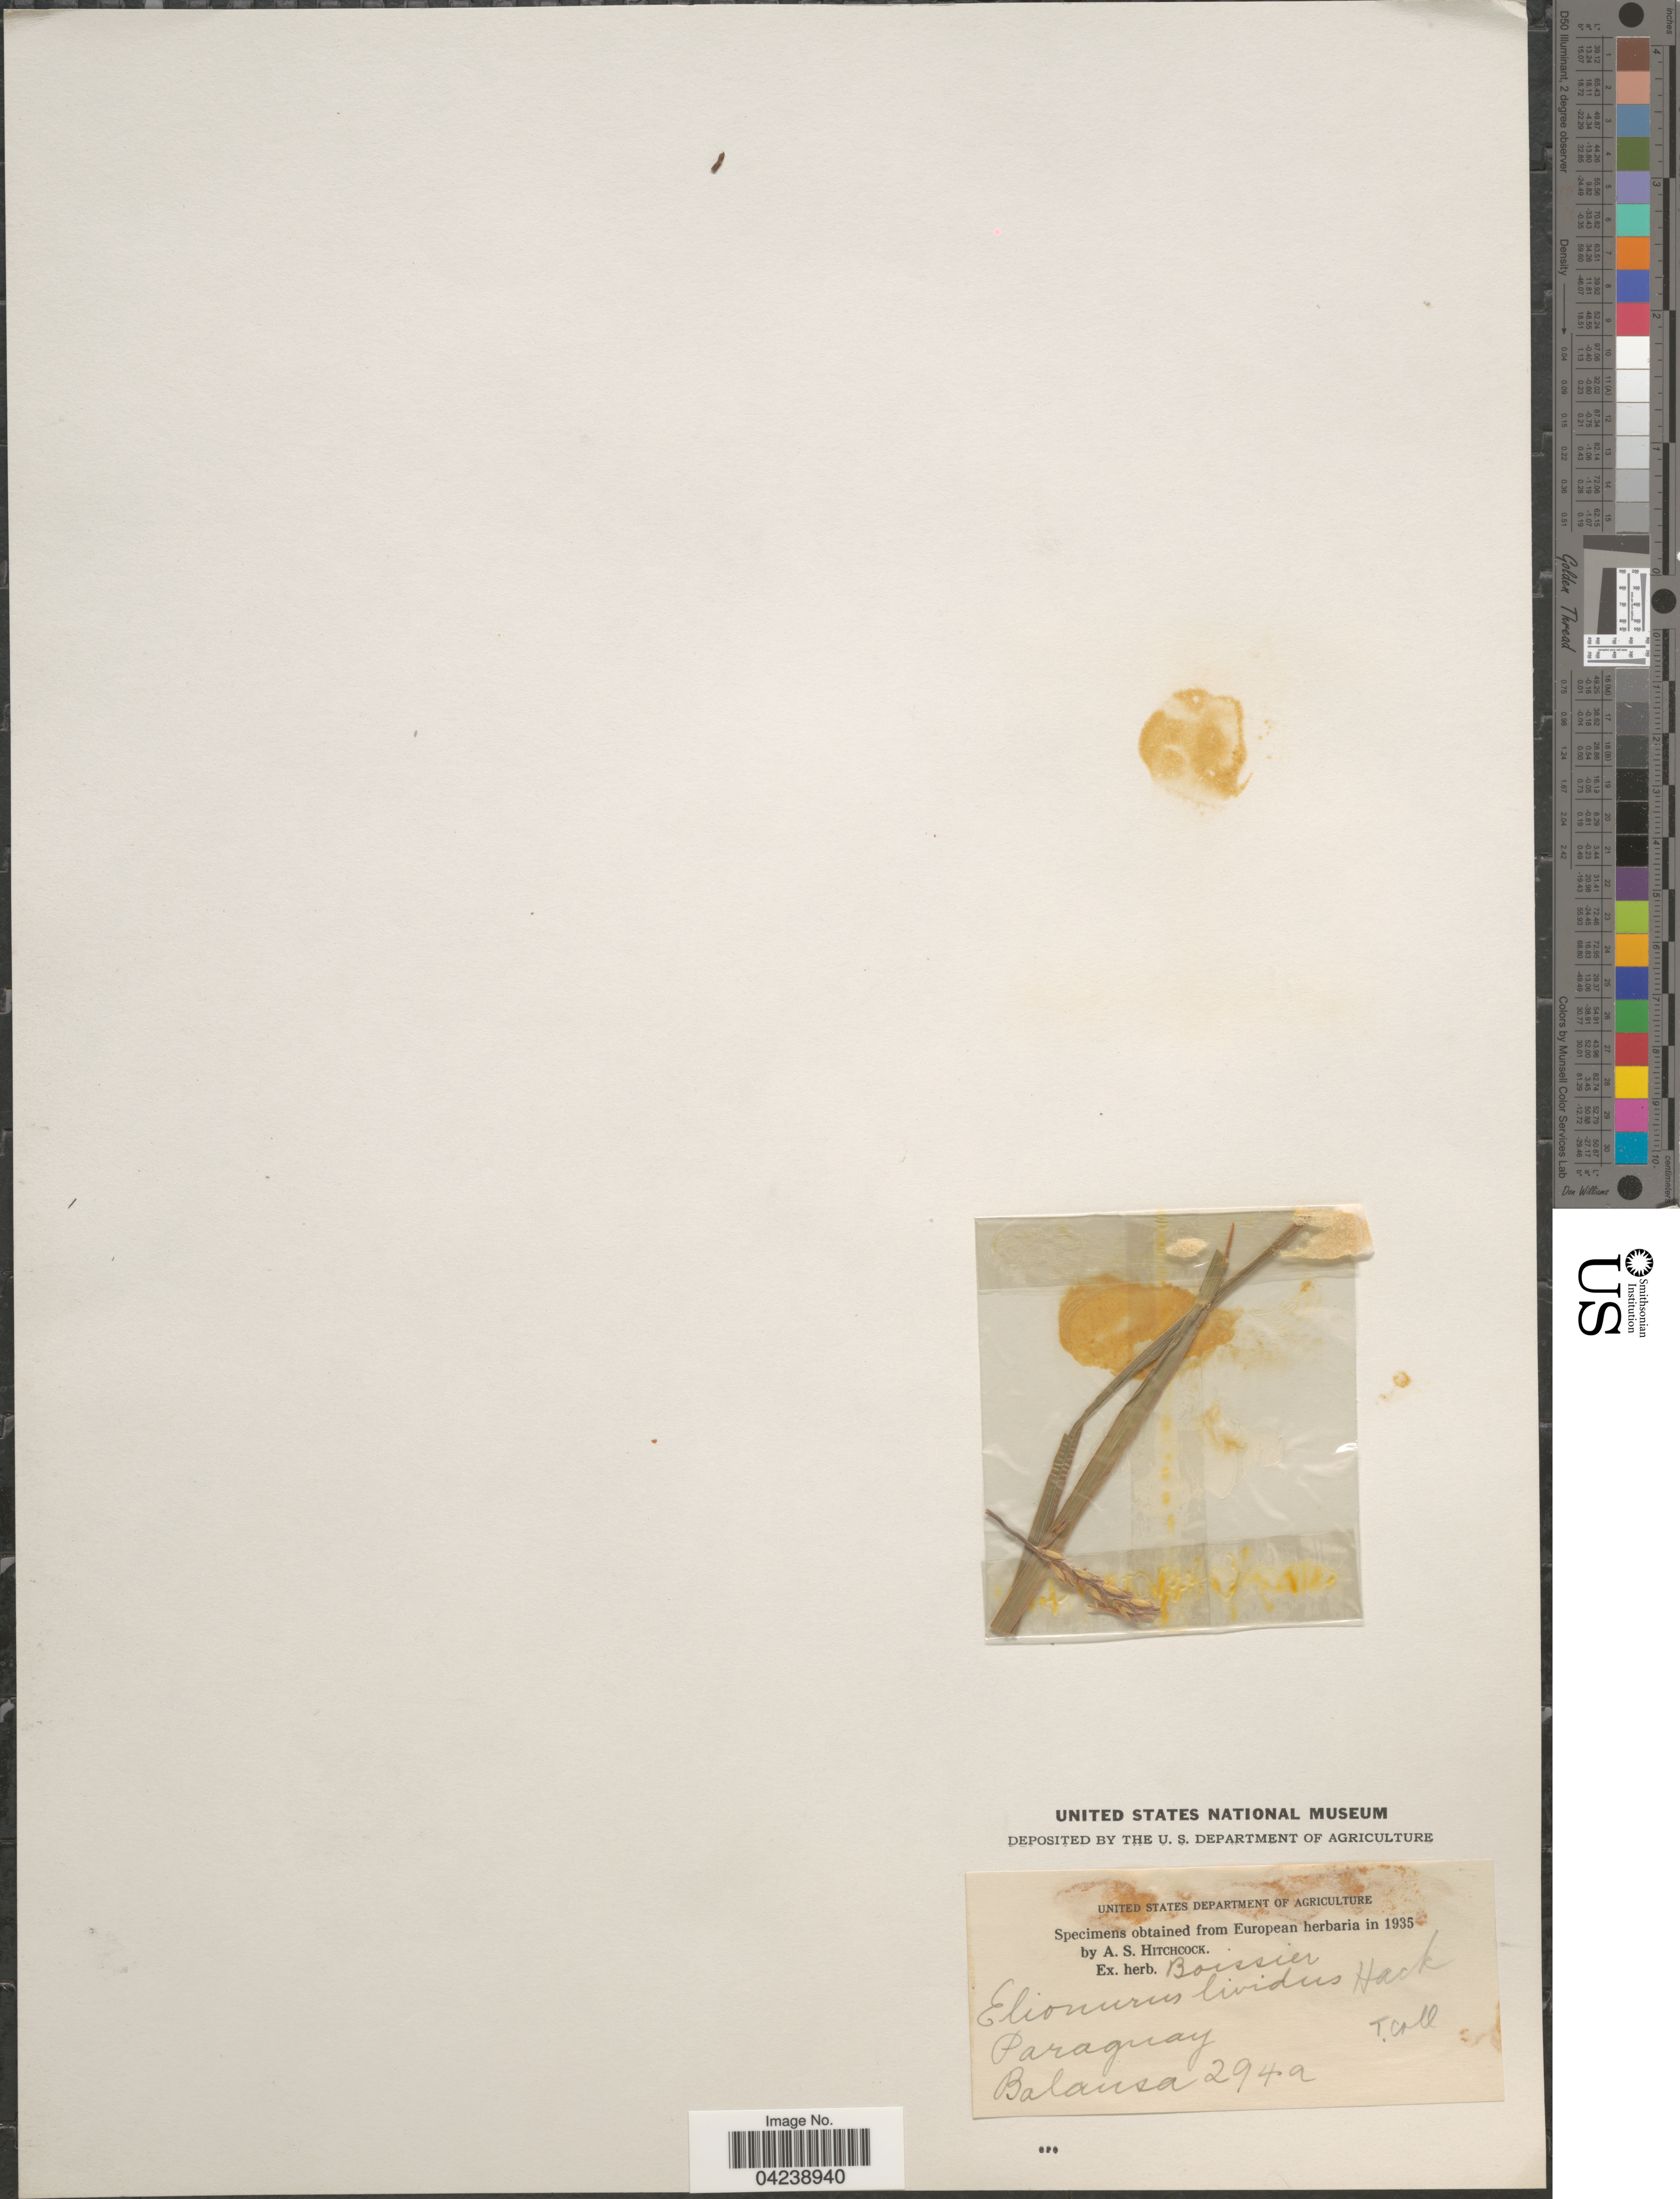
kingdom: Plantae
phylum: Tracheophyta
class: Liliopsida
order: Poales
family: Poaceae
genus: Elionurus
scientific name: Elionurus lividus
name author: Hack.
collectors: -. Balansa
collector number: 294a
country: Paraguay